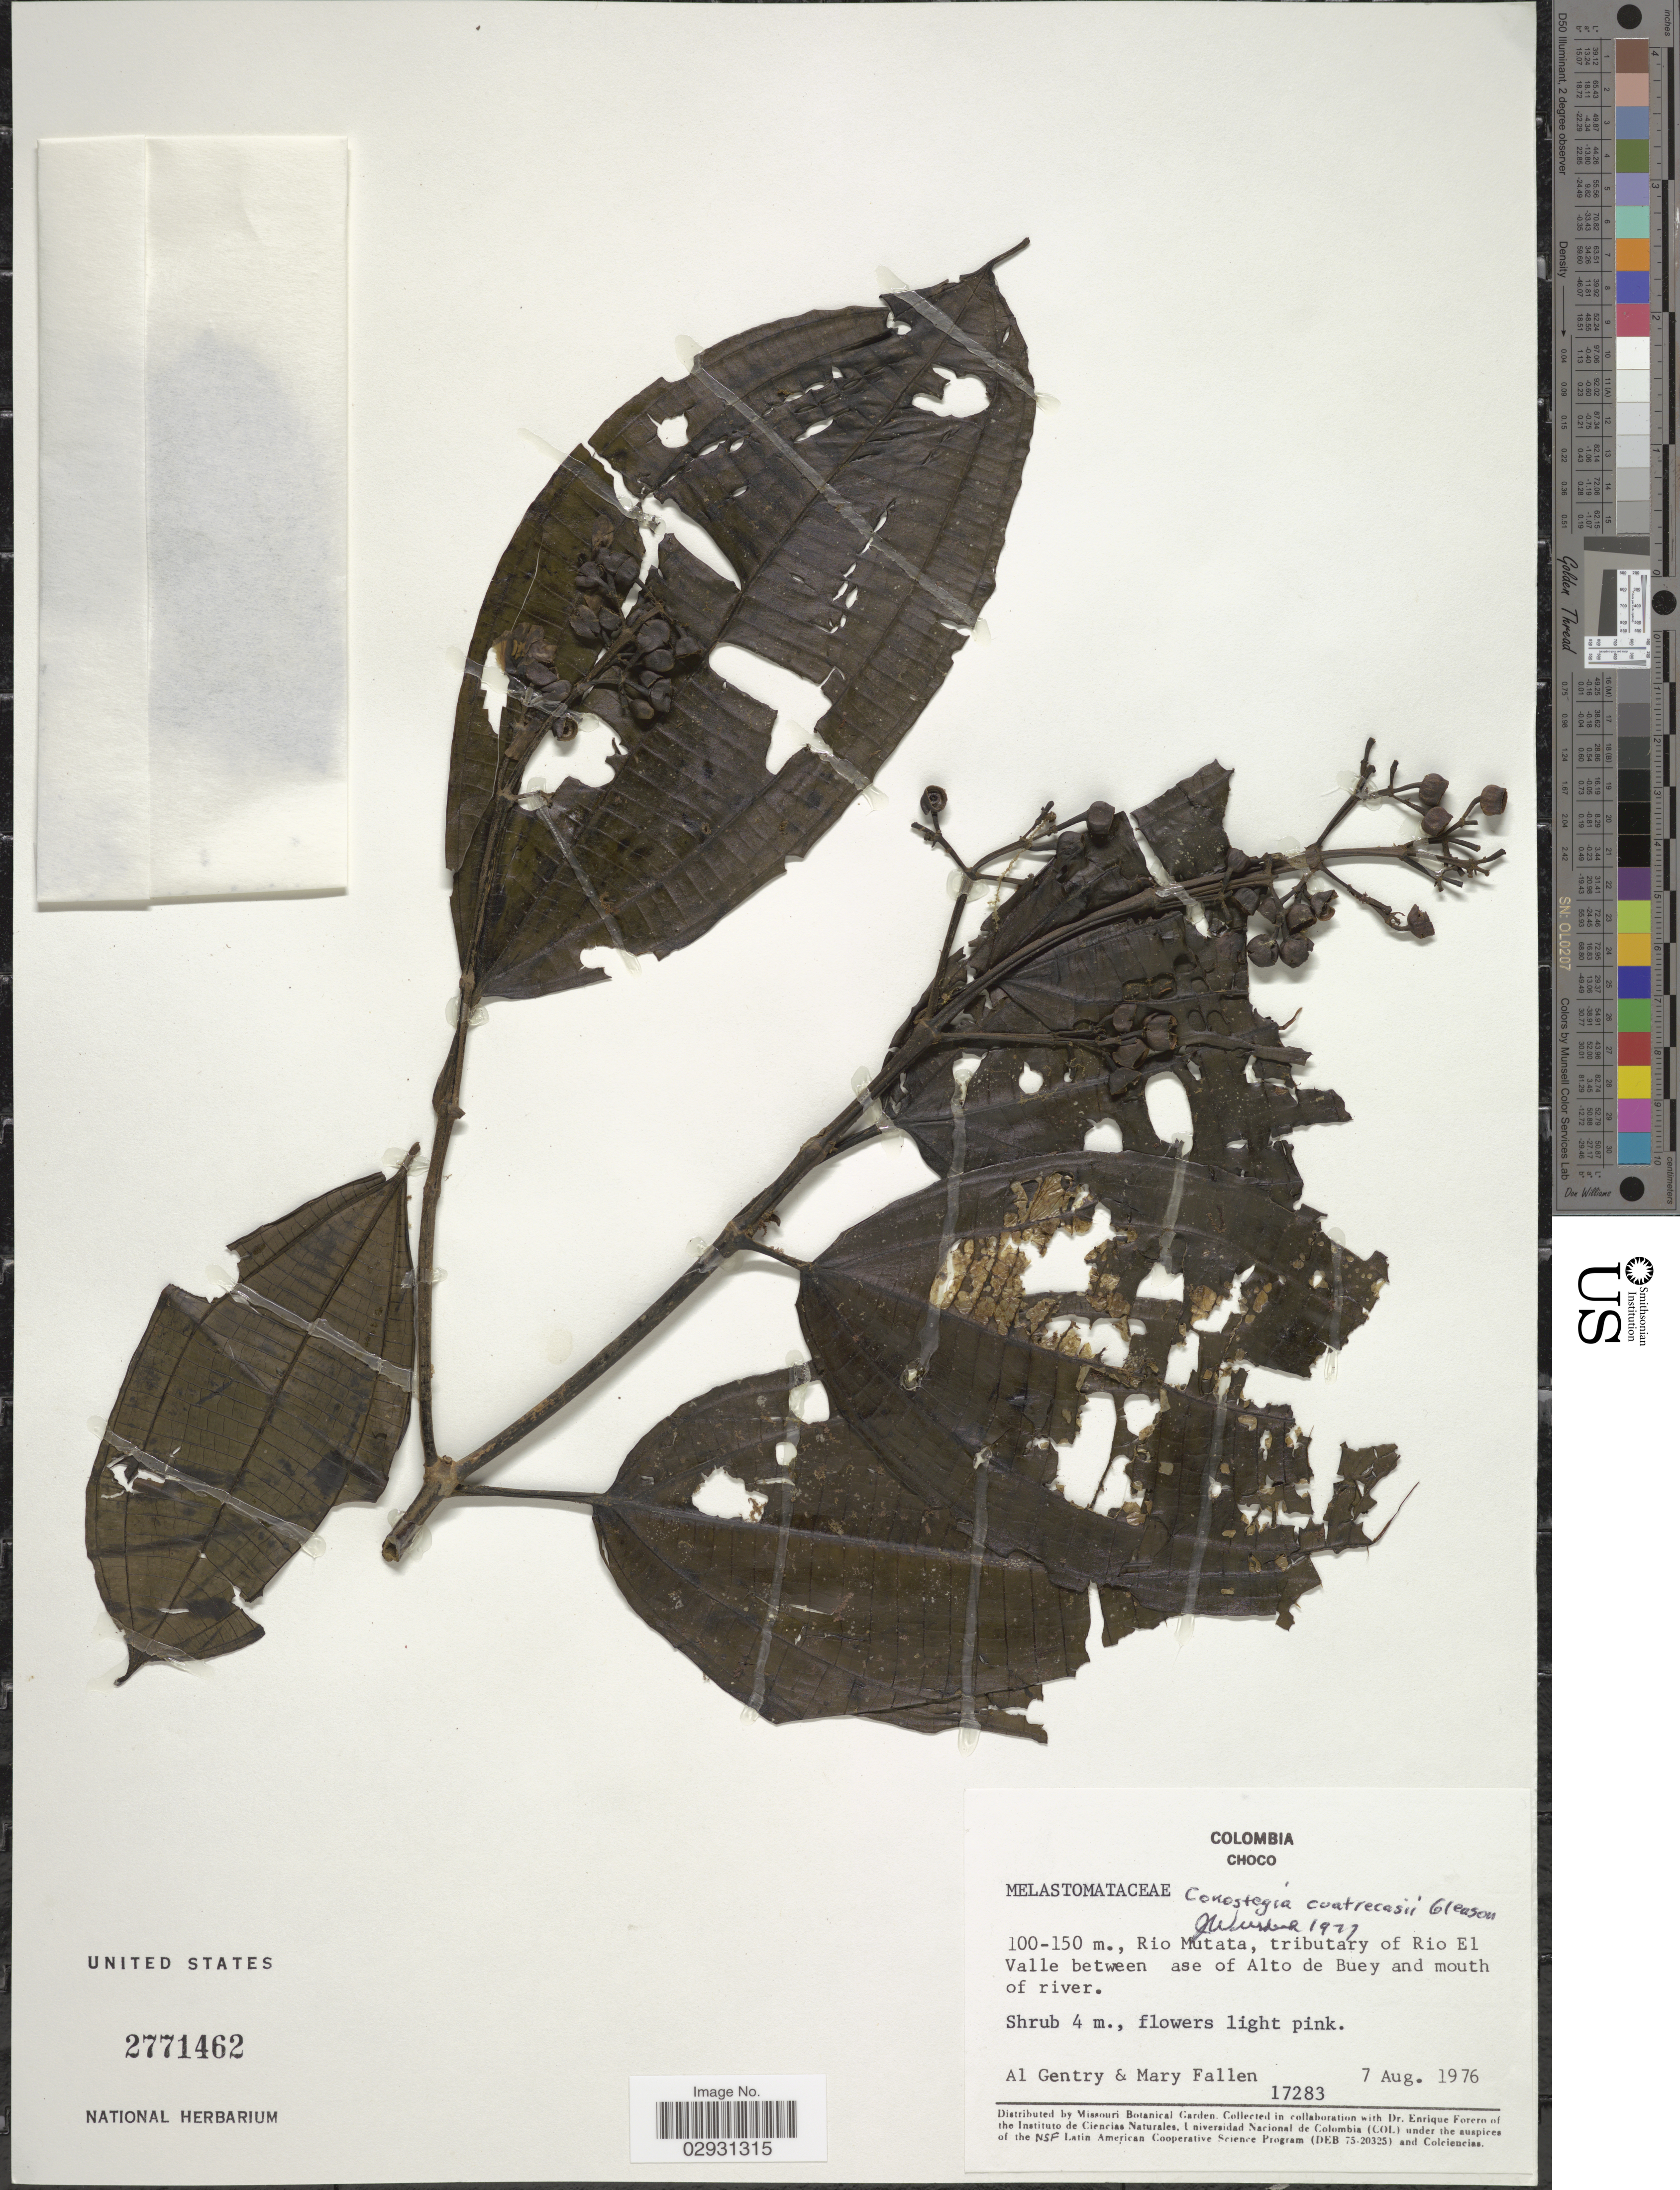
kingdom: Plantae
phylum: Tracheophyta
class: Magnoliopsida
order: Myrtales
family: Melastomataceae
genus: Conostegia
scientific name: Conostegia cuatrecasasii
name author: Gleason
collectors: A. H. Gentry & M. Fallen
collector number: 17283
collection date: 1976-08-07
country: Colombia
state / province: Chocó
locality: Rio Mutate, tributary of Rio El Valle between ase of Alto de Buey and mouth of river.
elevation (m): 100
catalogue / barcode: US 2771462